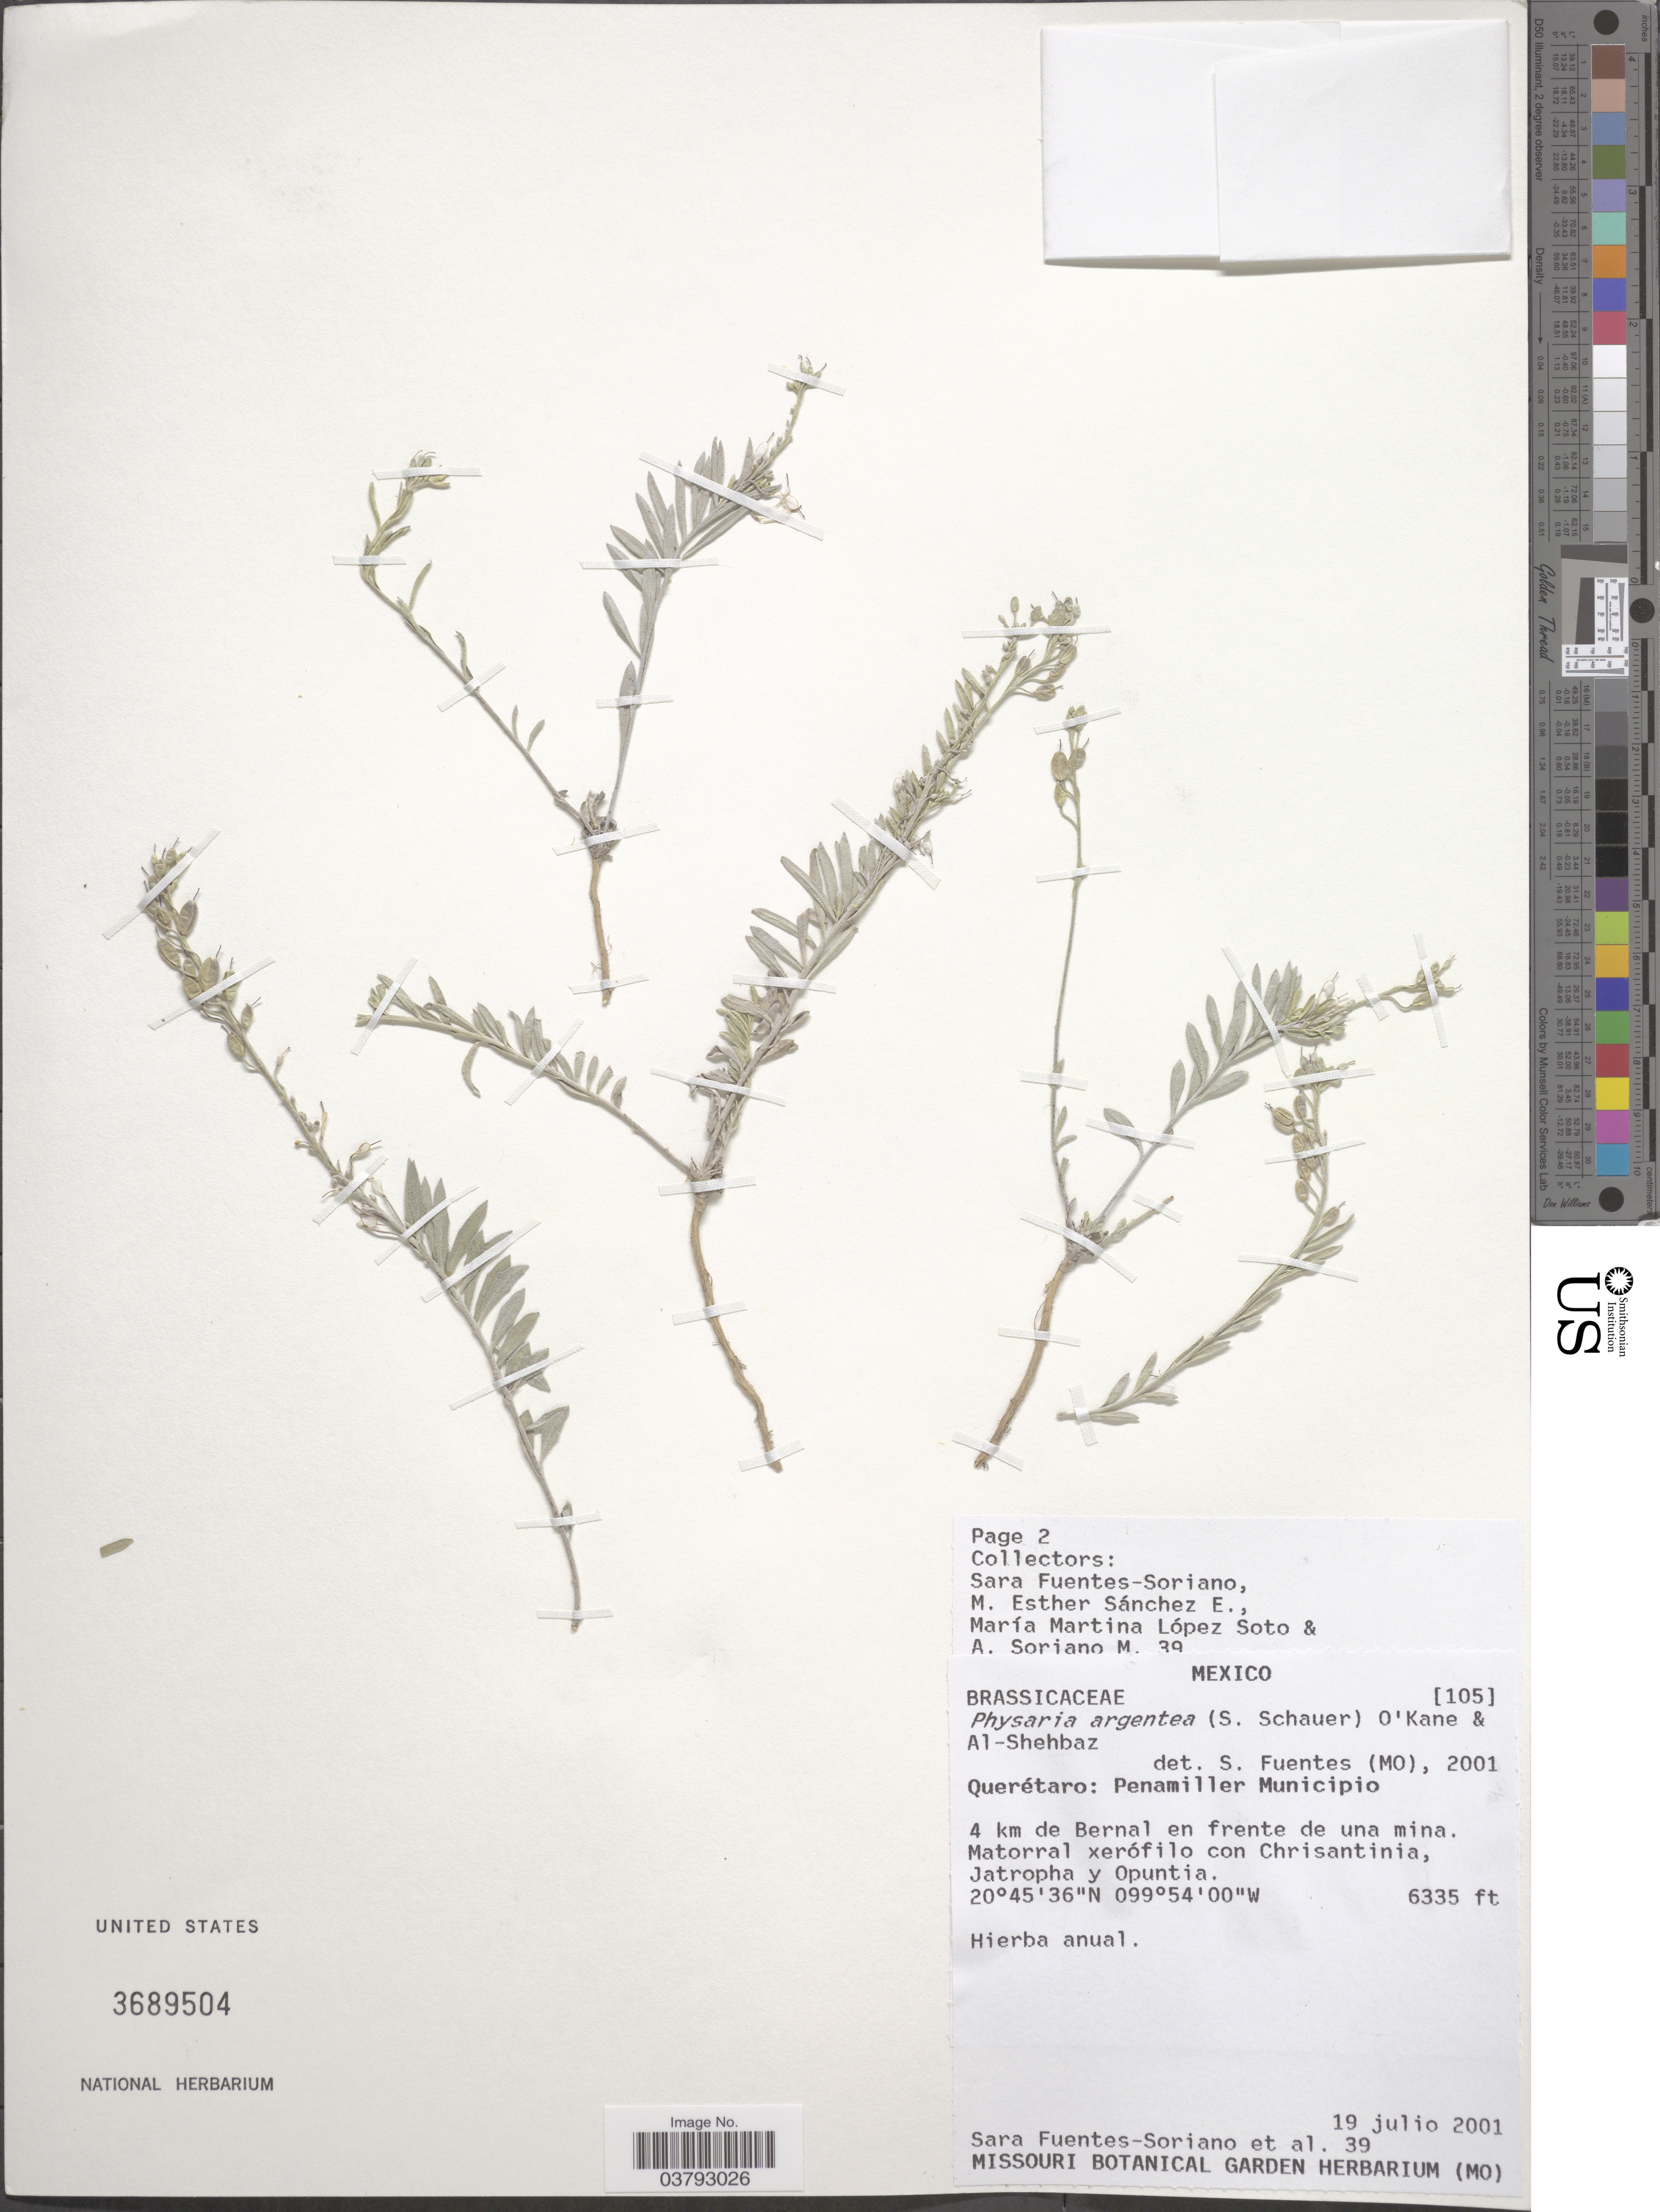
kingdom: Plantae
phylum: Tracheophyta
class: Magnoliopsida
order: Brassicales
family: Brassicaceae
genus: Physaria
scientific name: Physaria argentea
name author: (S. Schauer) O'Kane & Al-Shehbaz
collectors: S. Fuentes-Soriano, M. Sánchez, M. Lopéz & A. Soriano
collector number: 39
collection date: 2001-07-19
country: Mexico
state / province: Querétaro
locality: Penamiller Municipio. 4 km de Bernal en frente de una mina.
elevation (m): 1931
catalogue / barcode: US 3689504